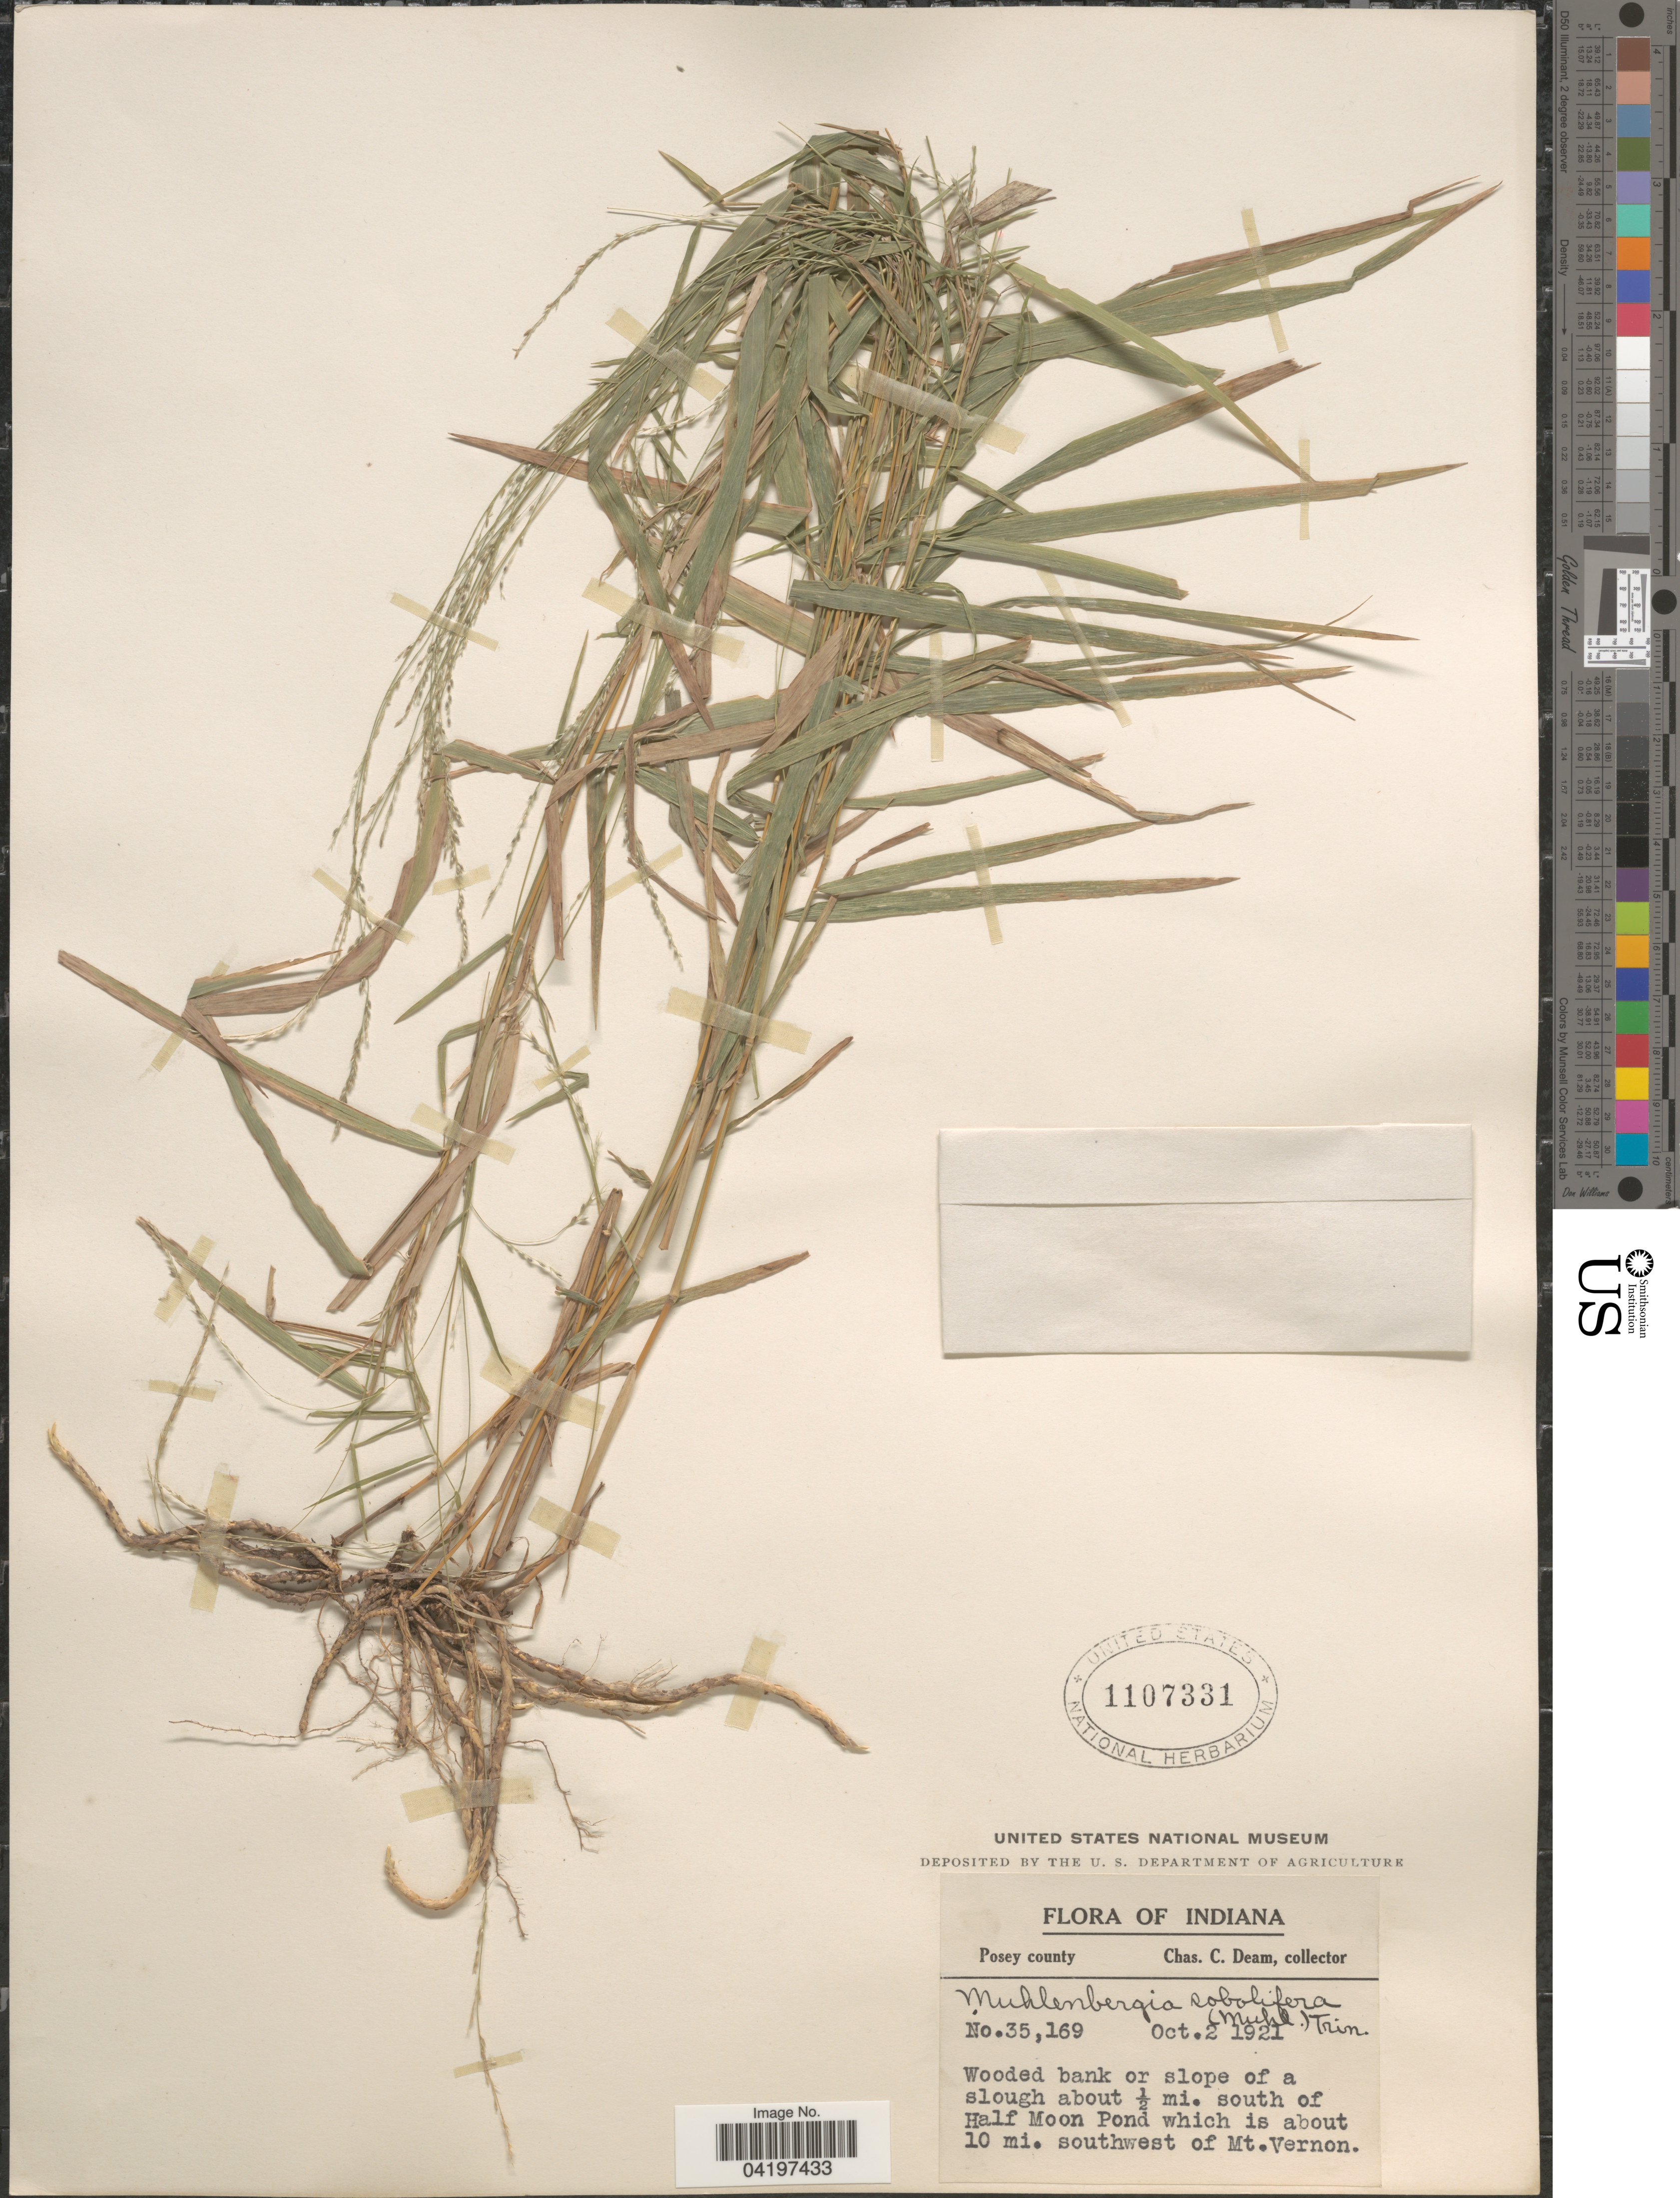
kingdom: Plantae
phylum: Tracheophyta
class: Liliopsida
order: Poales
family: Poaceae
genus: Muhlenbergia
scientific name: Muhlenbergia sobolifera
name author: (Muhl. ex Willd.) Trin.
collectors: C. C. Deam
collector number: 35169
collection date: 1921-10-02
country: United States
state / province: Indiana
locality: Posey county. Wooded bank or slope of a slough about ½ mi. south of Half Moon Pond which is about 10 mi. southwest of Mt. Vernon.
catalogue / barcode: US 1107331